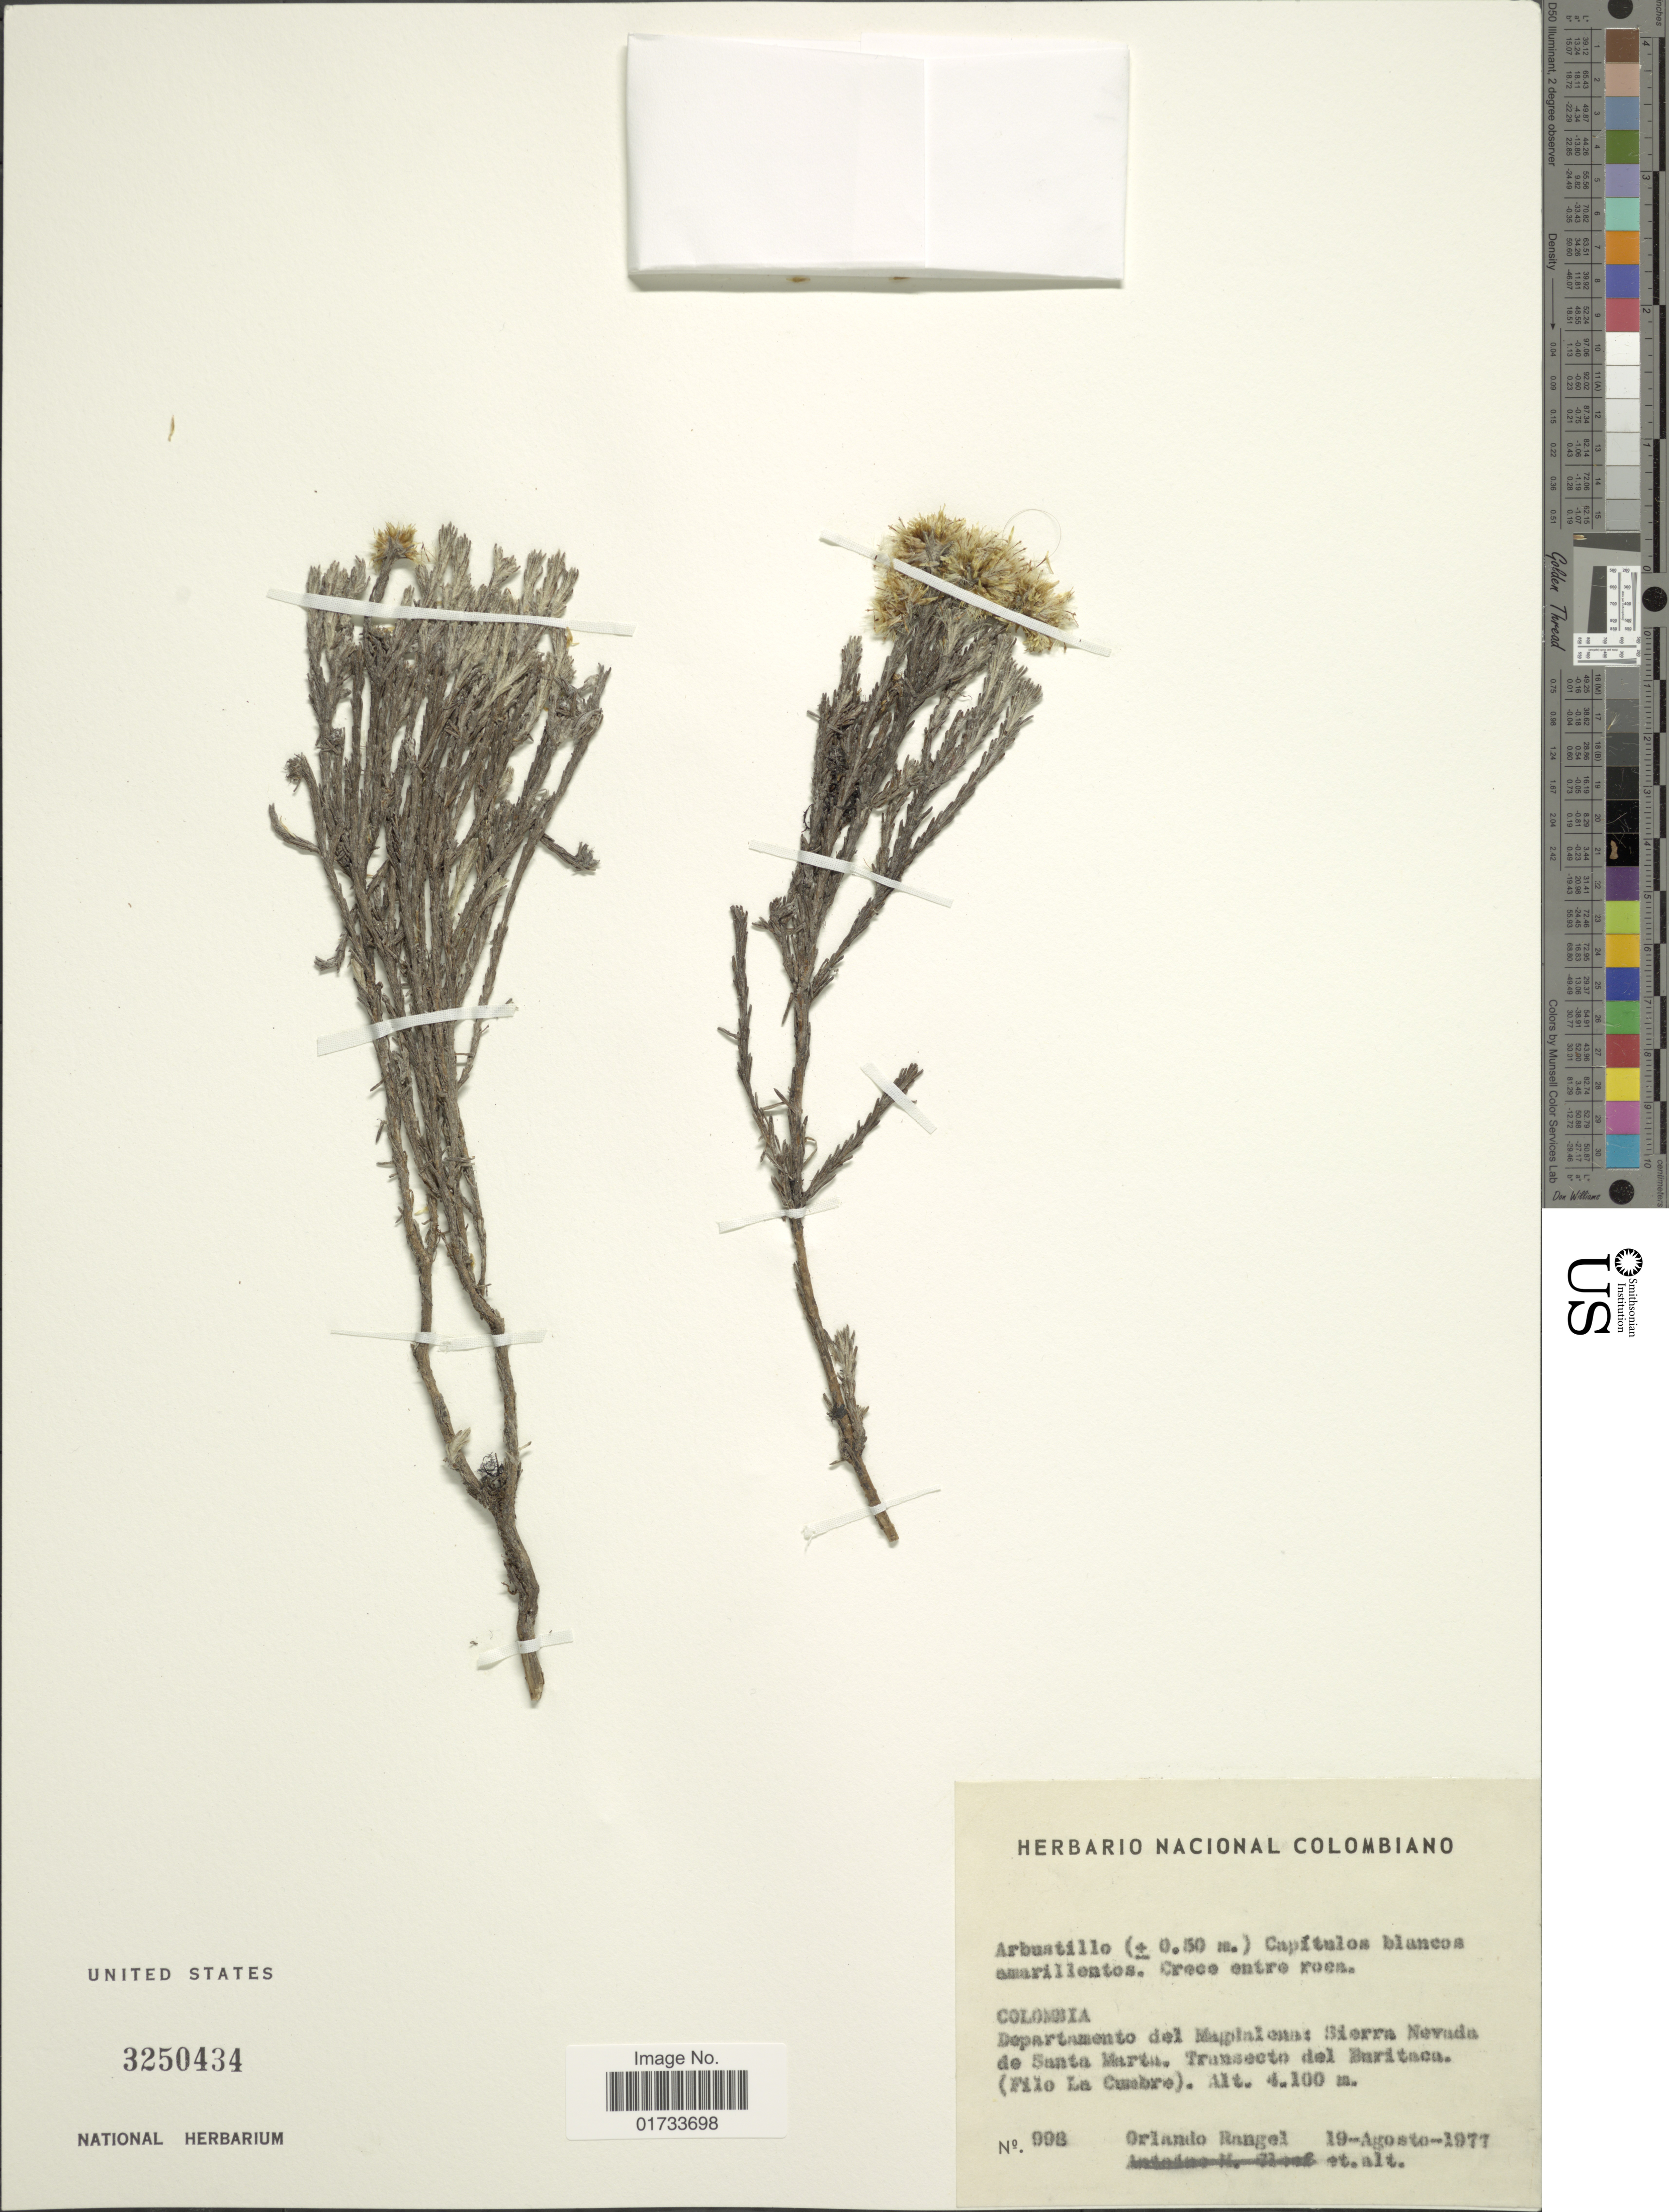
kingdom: Plantae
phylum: Tracheophyta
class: Magnoliopsida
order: Asterales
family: Asteraceae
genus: Chionolaena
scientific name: Chionolaena chrysocoma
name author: (Wedd.) S.E. Freire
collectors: O. Rangel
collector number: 998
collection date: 1977-08-17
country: Colombia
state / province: Magdalena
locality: Sierra Nevada de Santa Marta, Transecto del Buritaca (Filo la Cumbre)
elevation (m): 4100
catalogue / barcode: US 3250434